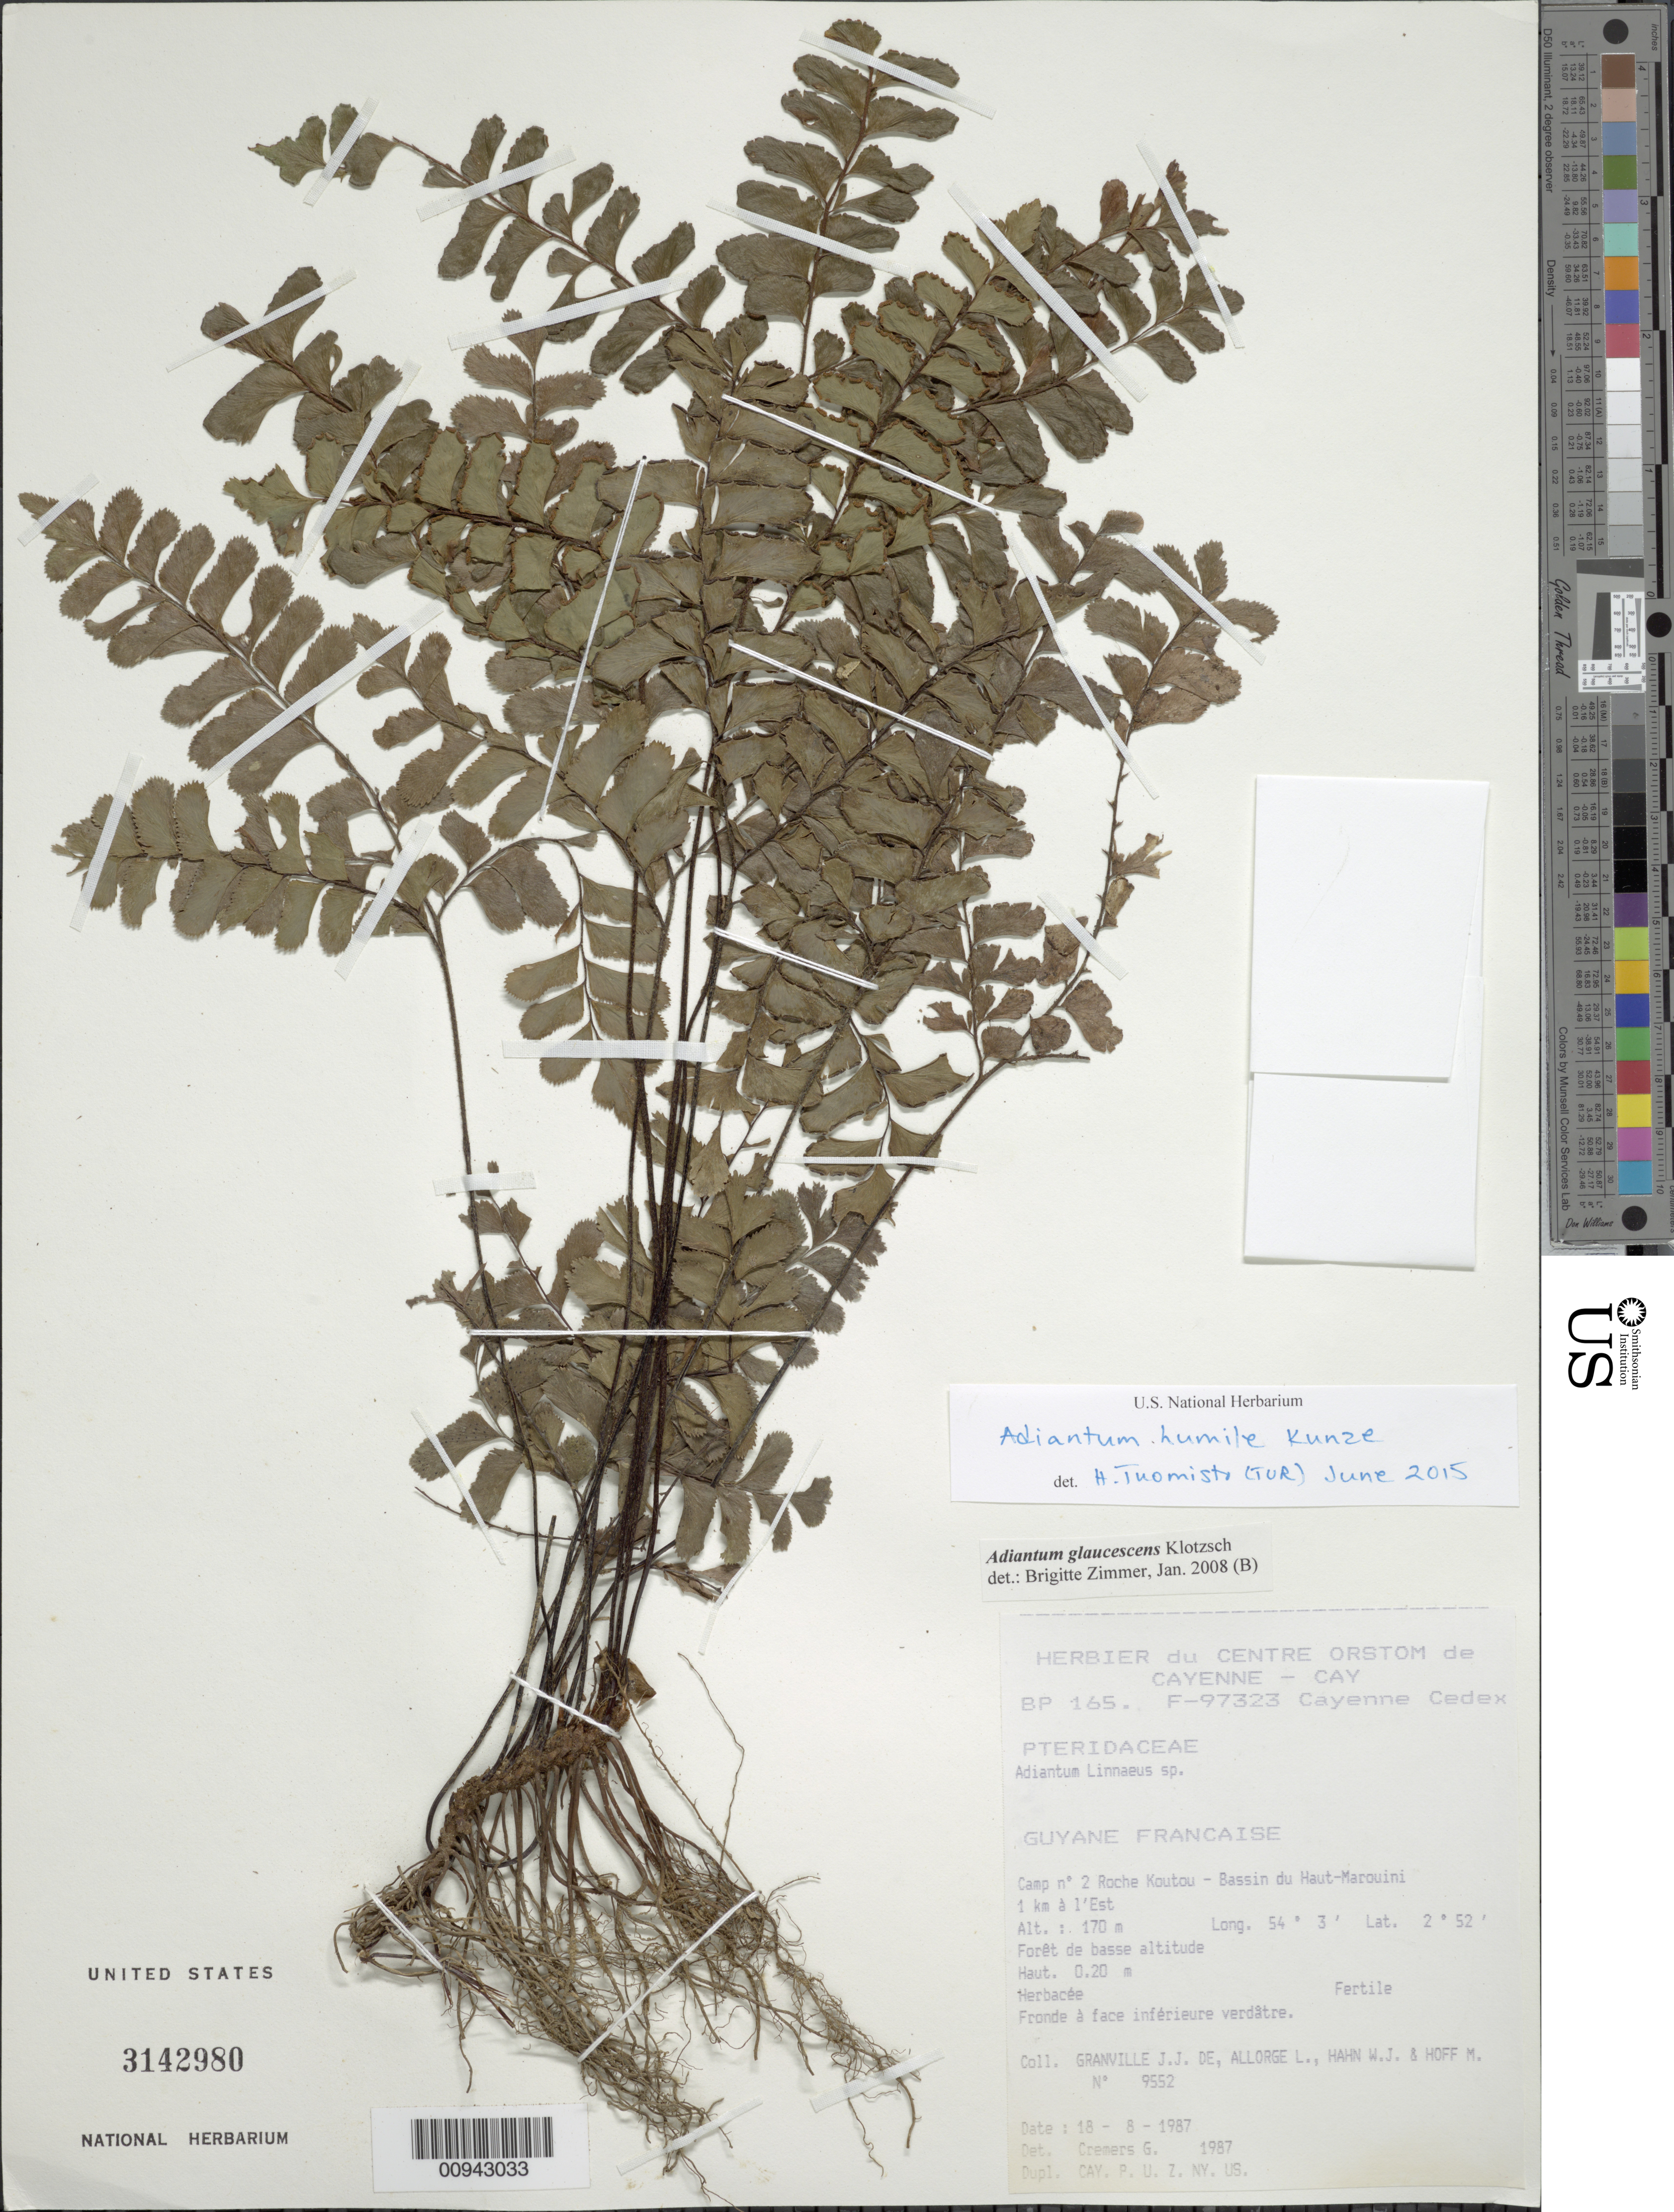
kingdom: Plantae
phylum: Tracheophyta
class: Polypodiopsida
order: Polypodiales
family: Pteridaceae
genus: Adiantum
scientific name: Adiantum humile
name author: Kunze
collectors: J.-J. de Granville, L. Allorge, W. J. Hahn & M. Hoff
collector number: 9552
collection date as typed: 18-Aug-87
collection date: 1987-08-18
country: French Guiana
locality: Roche Koutou, Bassin du Haut-Marouini, Camp # 2, 1km au l'Est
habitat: Foret de basse altitude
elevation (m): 170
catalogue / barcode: US 3142980